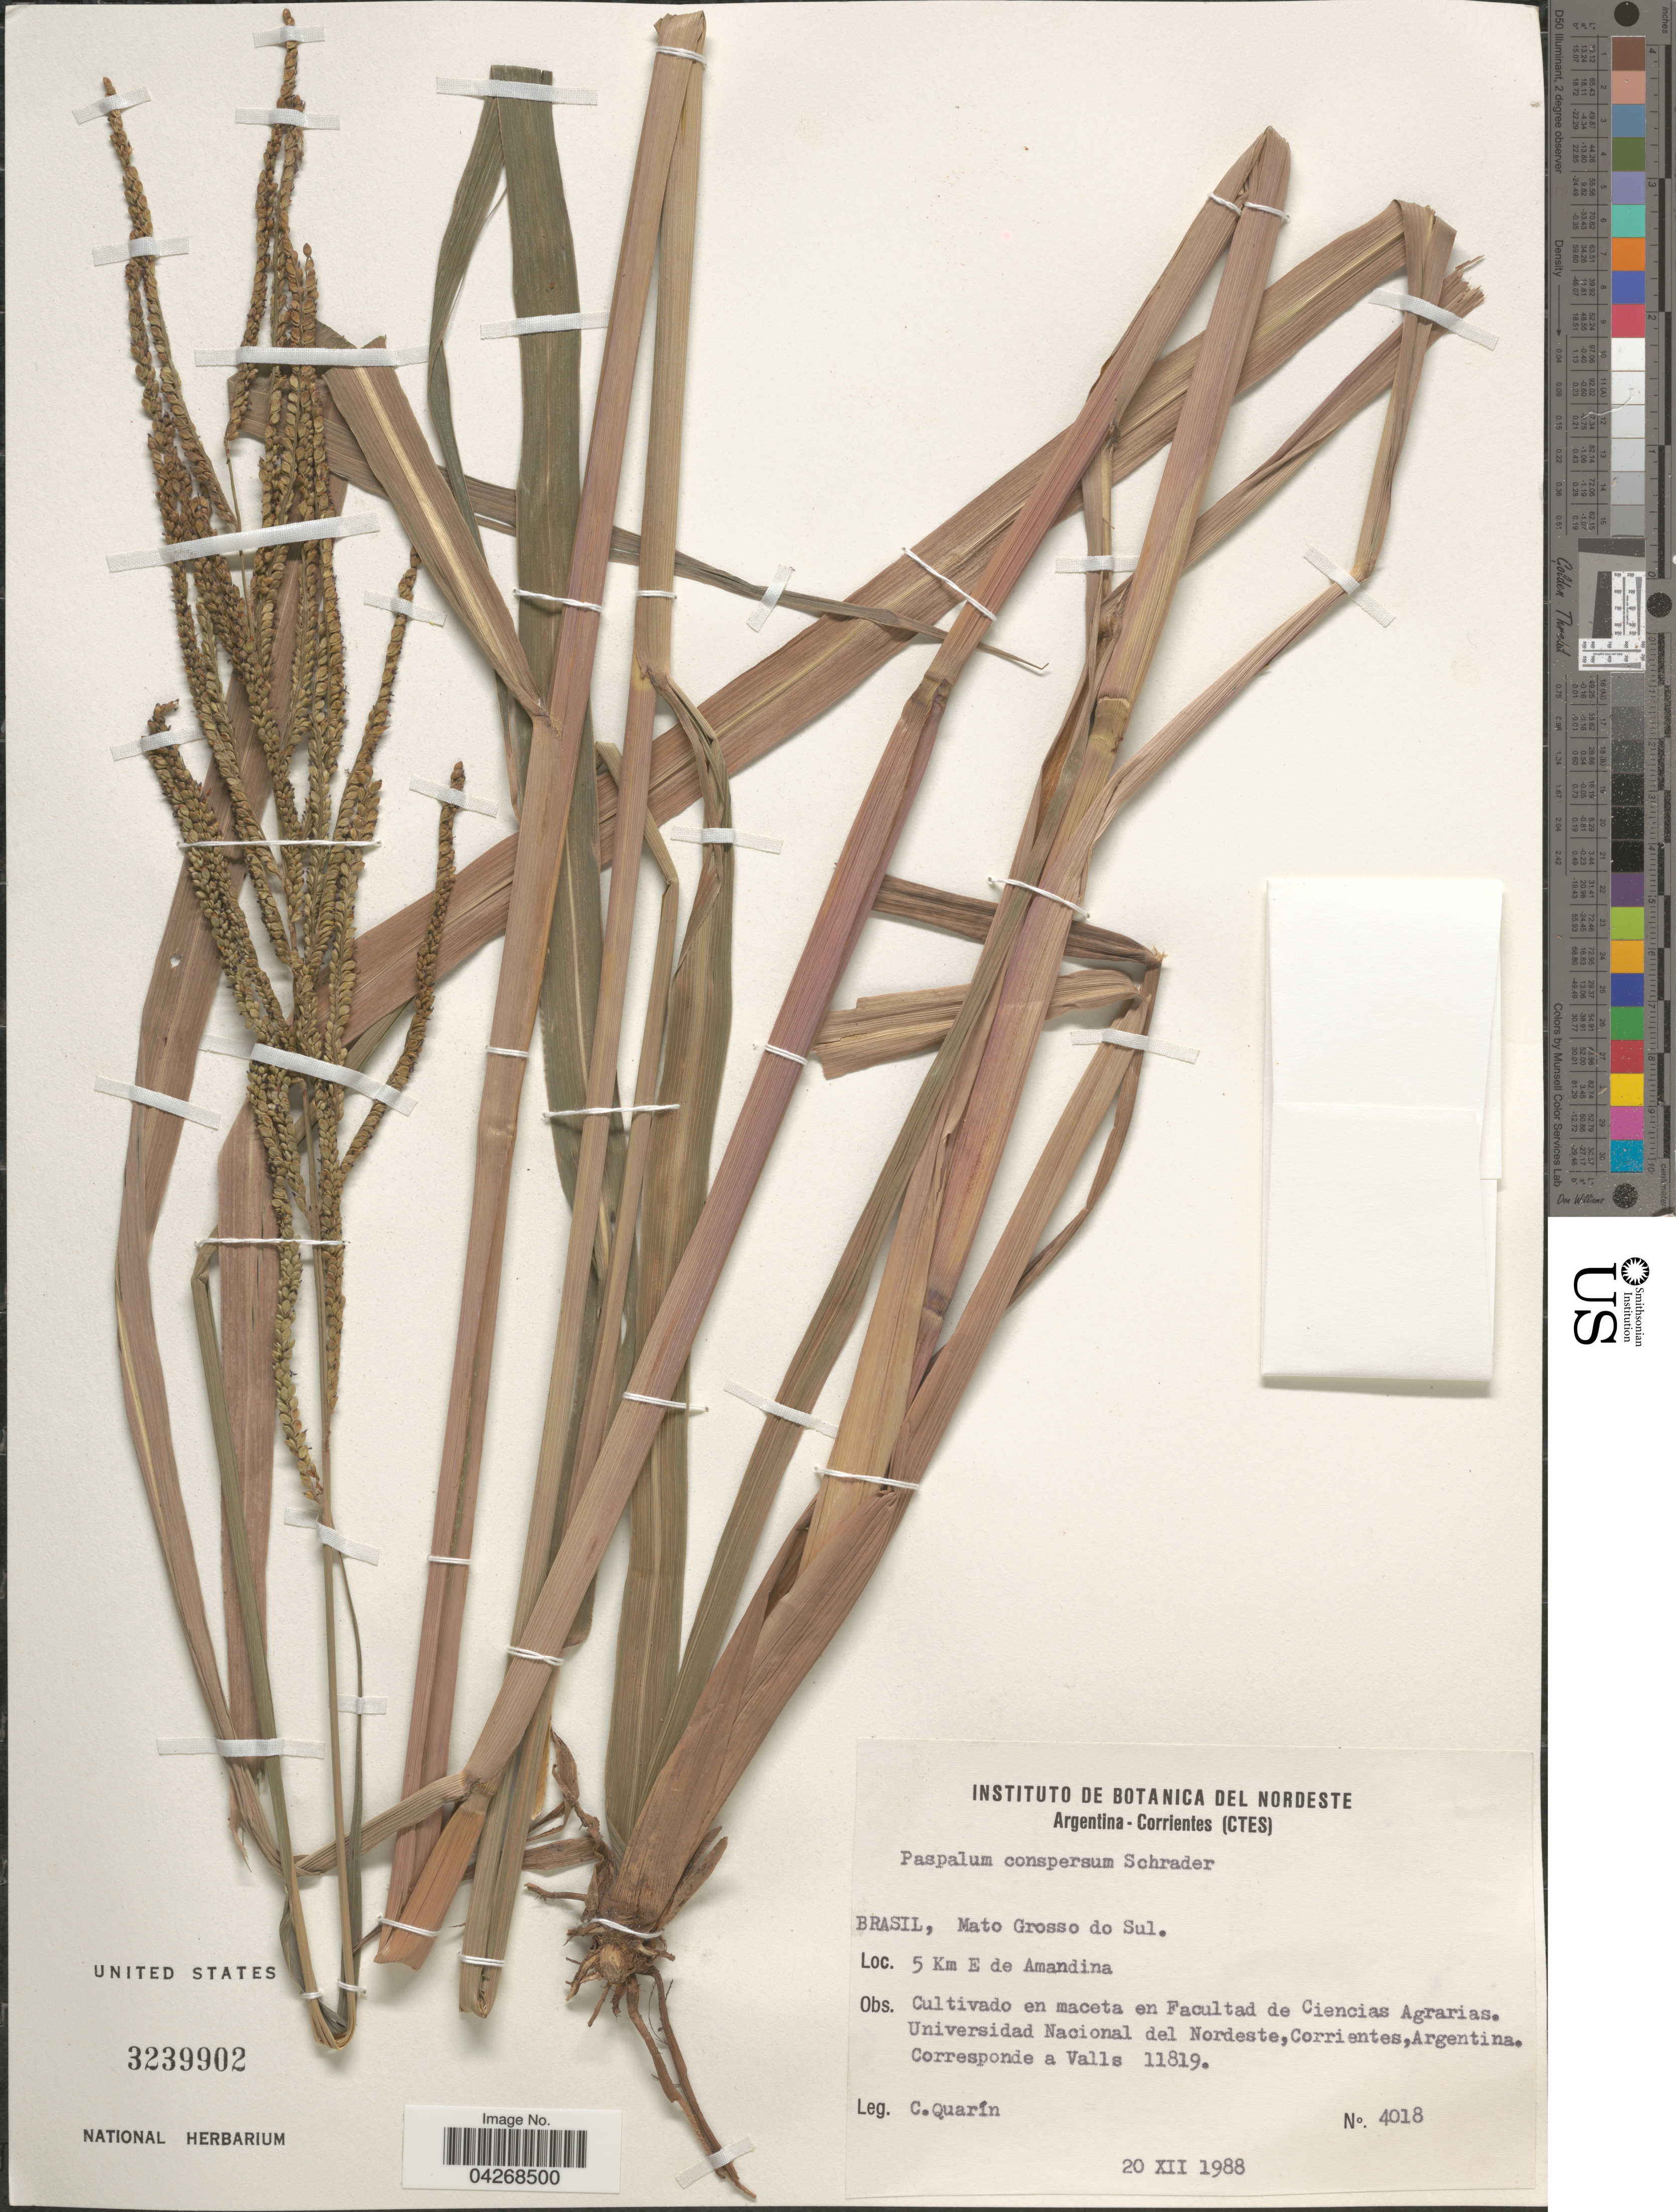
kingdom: Plantae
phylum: Tracheophyta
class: Liliopsida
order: Poales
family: Poaceae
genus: Paspalum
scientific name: Paspalum conspersum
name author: Schrad.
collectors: C. Quarín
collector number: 4018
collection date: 1988-12-20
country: Argentina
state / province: Corrientes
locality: En maceta en Facultad de Ciencias Agrarias. Universidad Nacional del Nordeste.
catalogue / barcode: US 3239902